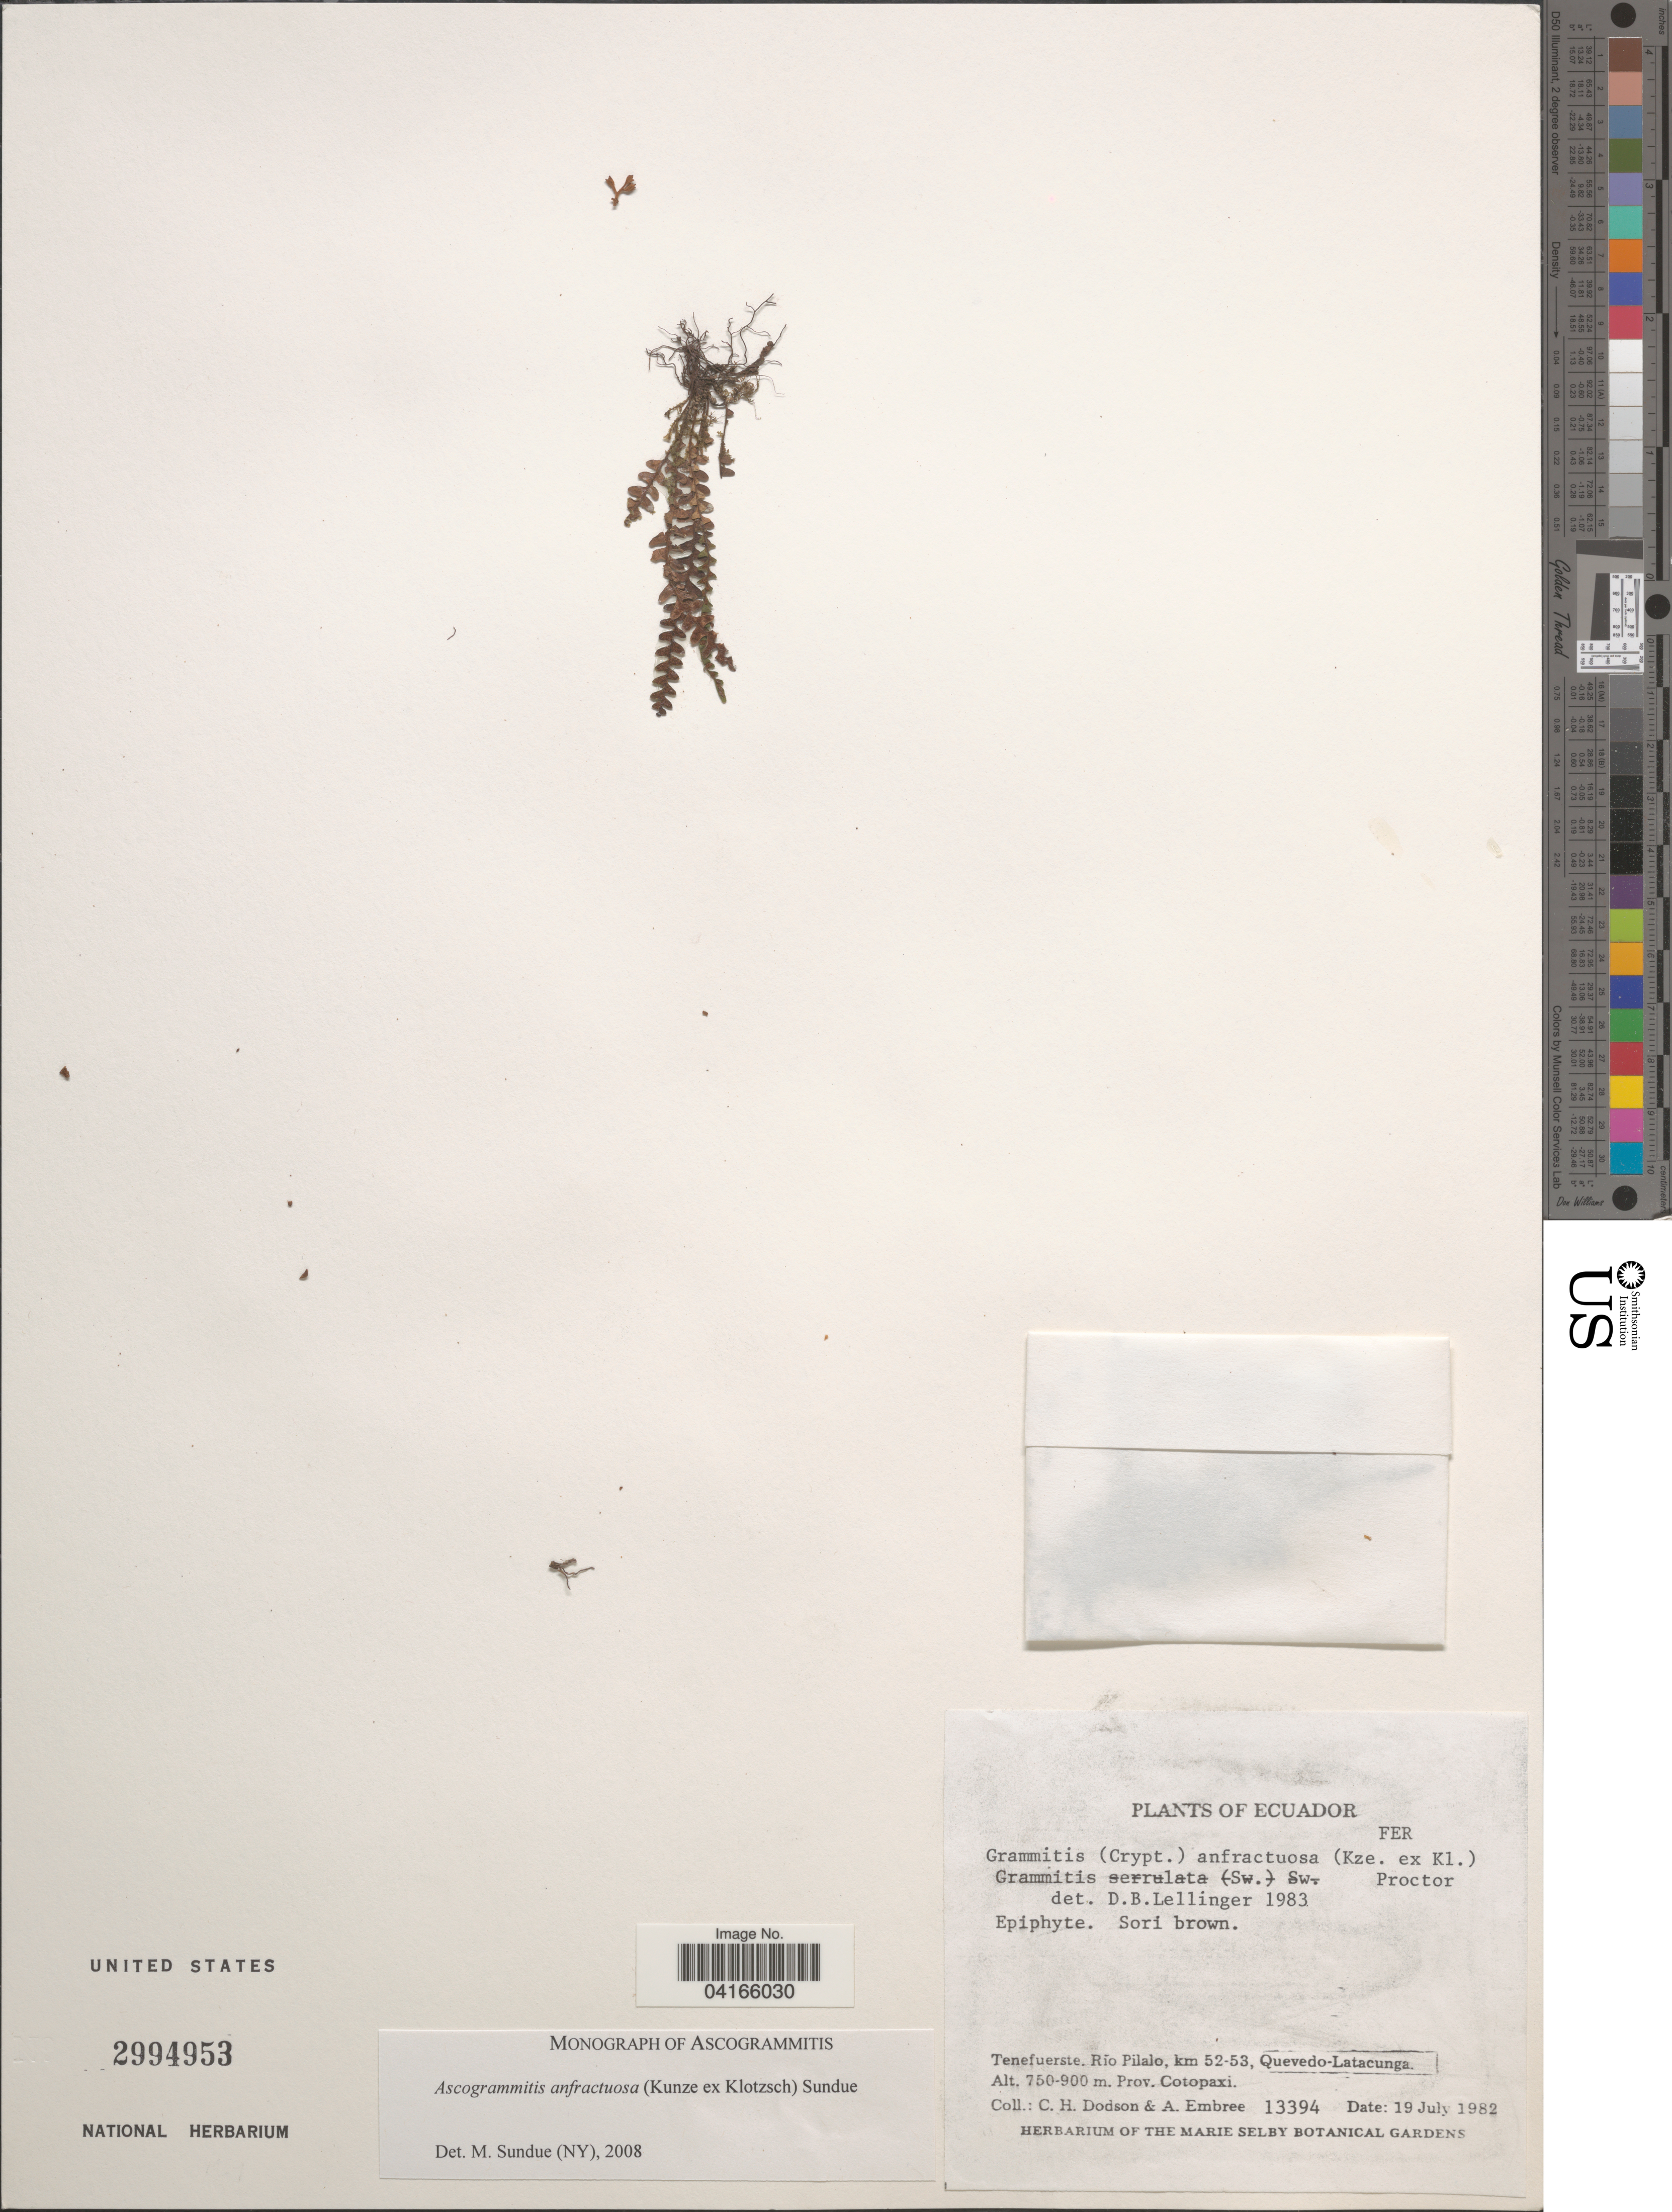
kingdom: Plantae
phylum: Tracheophyta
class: Polypodiopsida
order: Polypodiales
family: Polypodiaceae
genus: Ascogrammitis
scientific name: Ascogrammitis anfractuosa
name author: (Kunze ex Klotzsch) Sundue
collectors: C. H. Dodson & A. Embree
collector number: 13394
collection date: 1982-07-19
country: Ecuador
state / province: Cotopaxi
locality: Tenefuerste. Río Pilalo, km 52-53, Quevedo-Latacunga.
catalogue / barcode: US 2994953